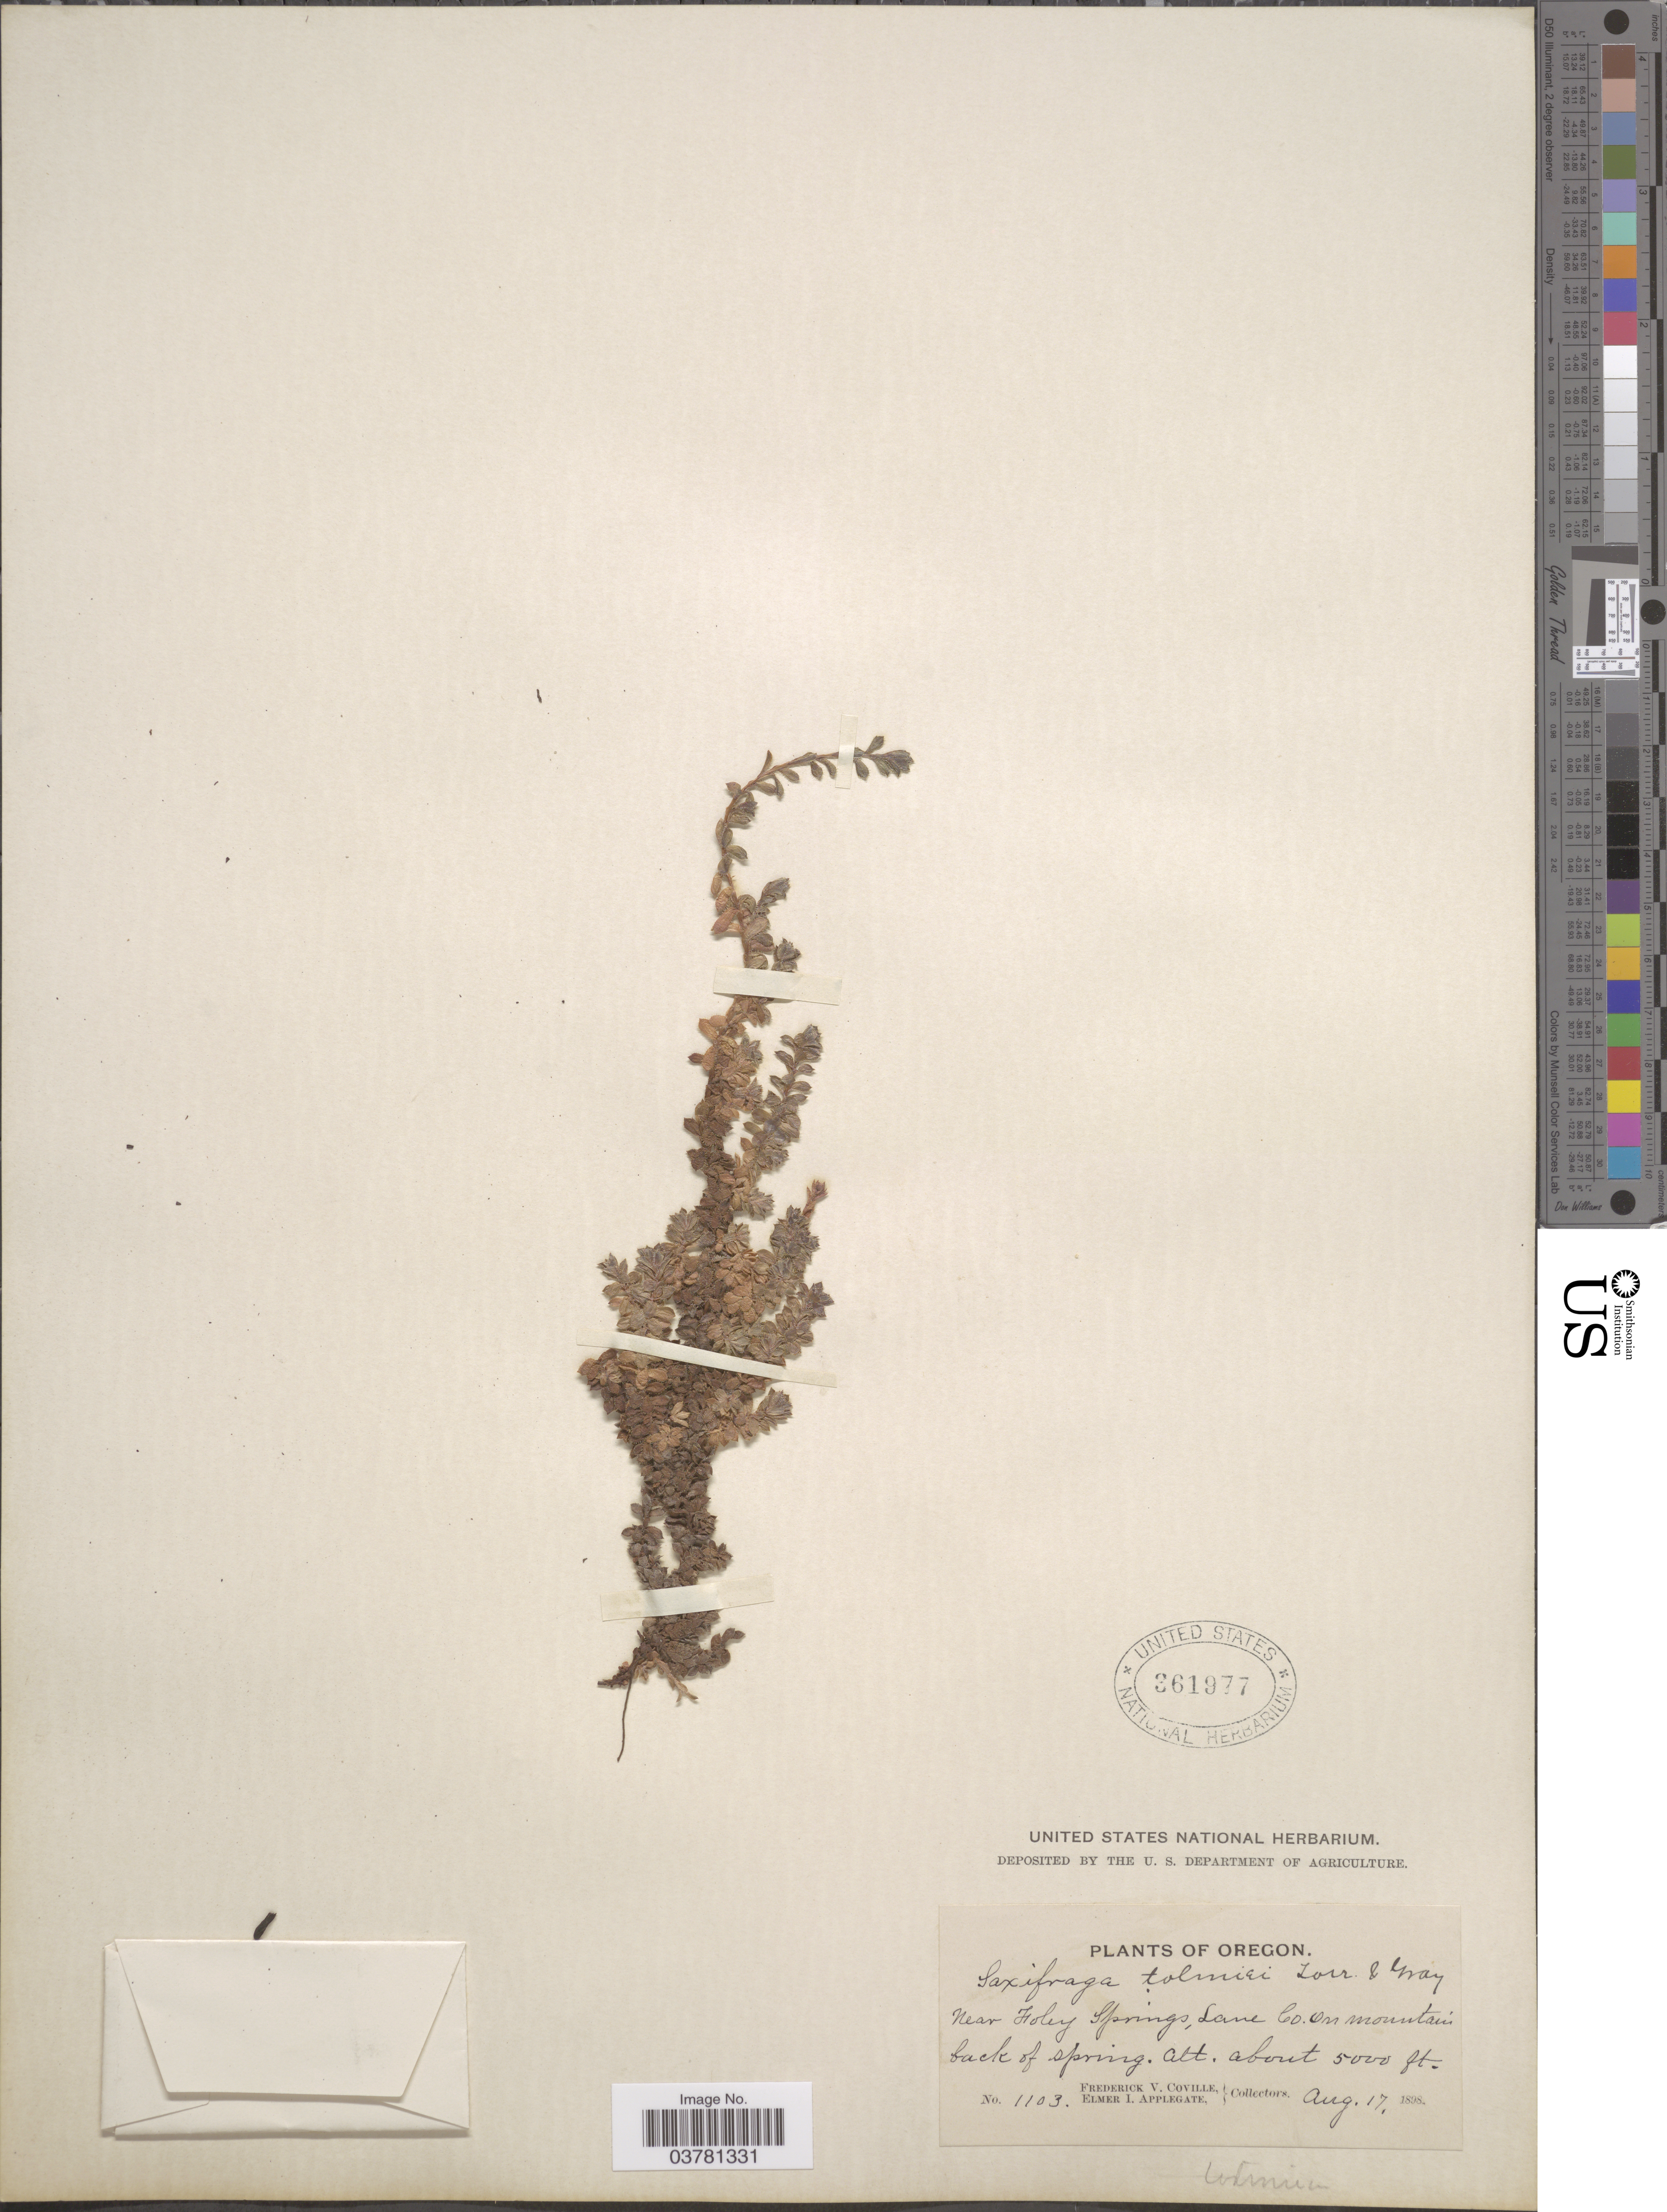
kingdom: Plantae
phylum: Tracheophyta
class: Magnoliopsida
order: Saxifragales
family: Saxifragaceae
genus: Micranthes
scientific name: Micranthes tolmiei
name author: (Torr. & A. Gray) Brouillet & Gornall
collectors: F. V. Coville & E. I. Applegate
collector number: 1103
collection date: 1898-08-17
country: United States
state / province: Oregon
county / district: Lane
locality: Near Foley Springs, Lane Co. On mountain back of spring.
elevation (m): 1524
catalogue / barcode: US 361977